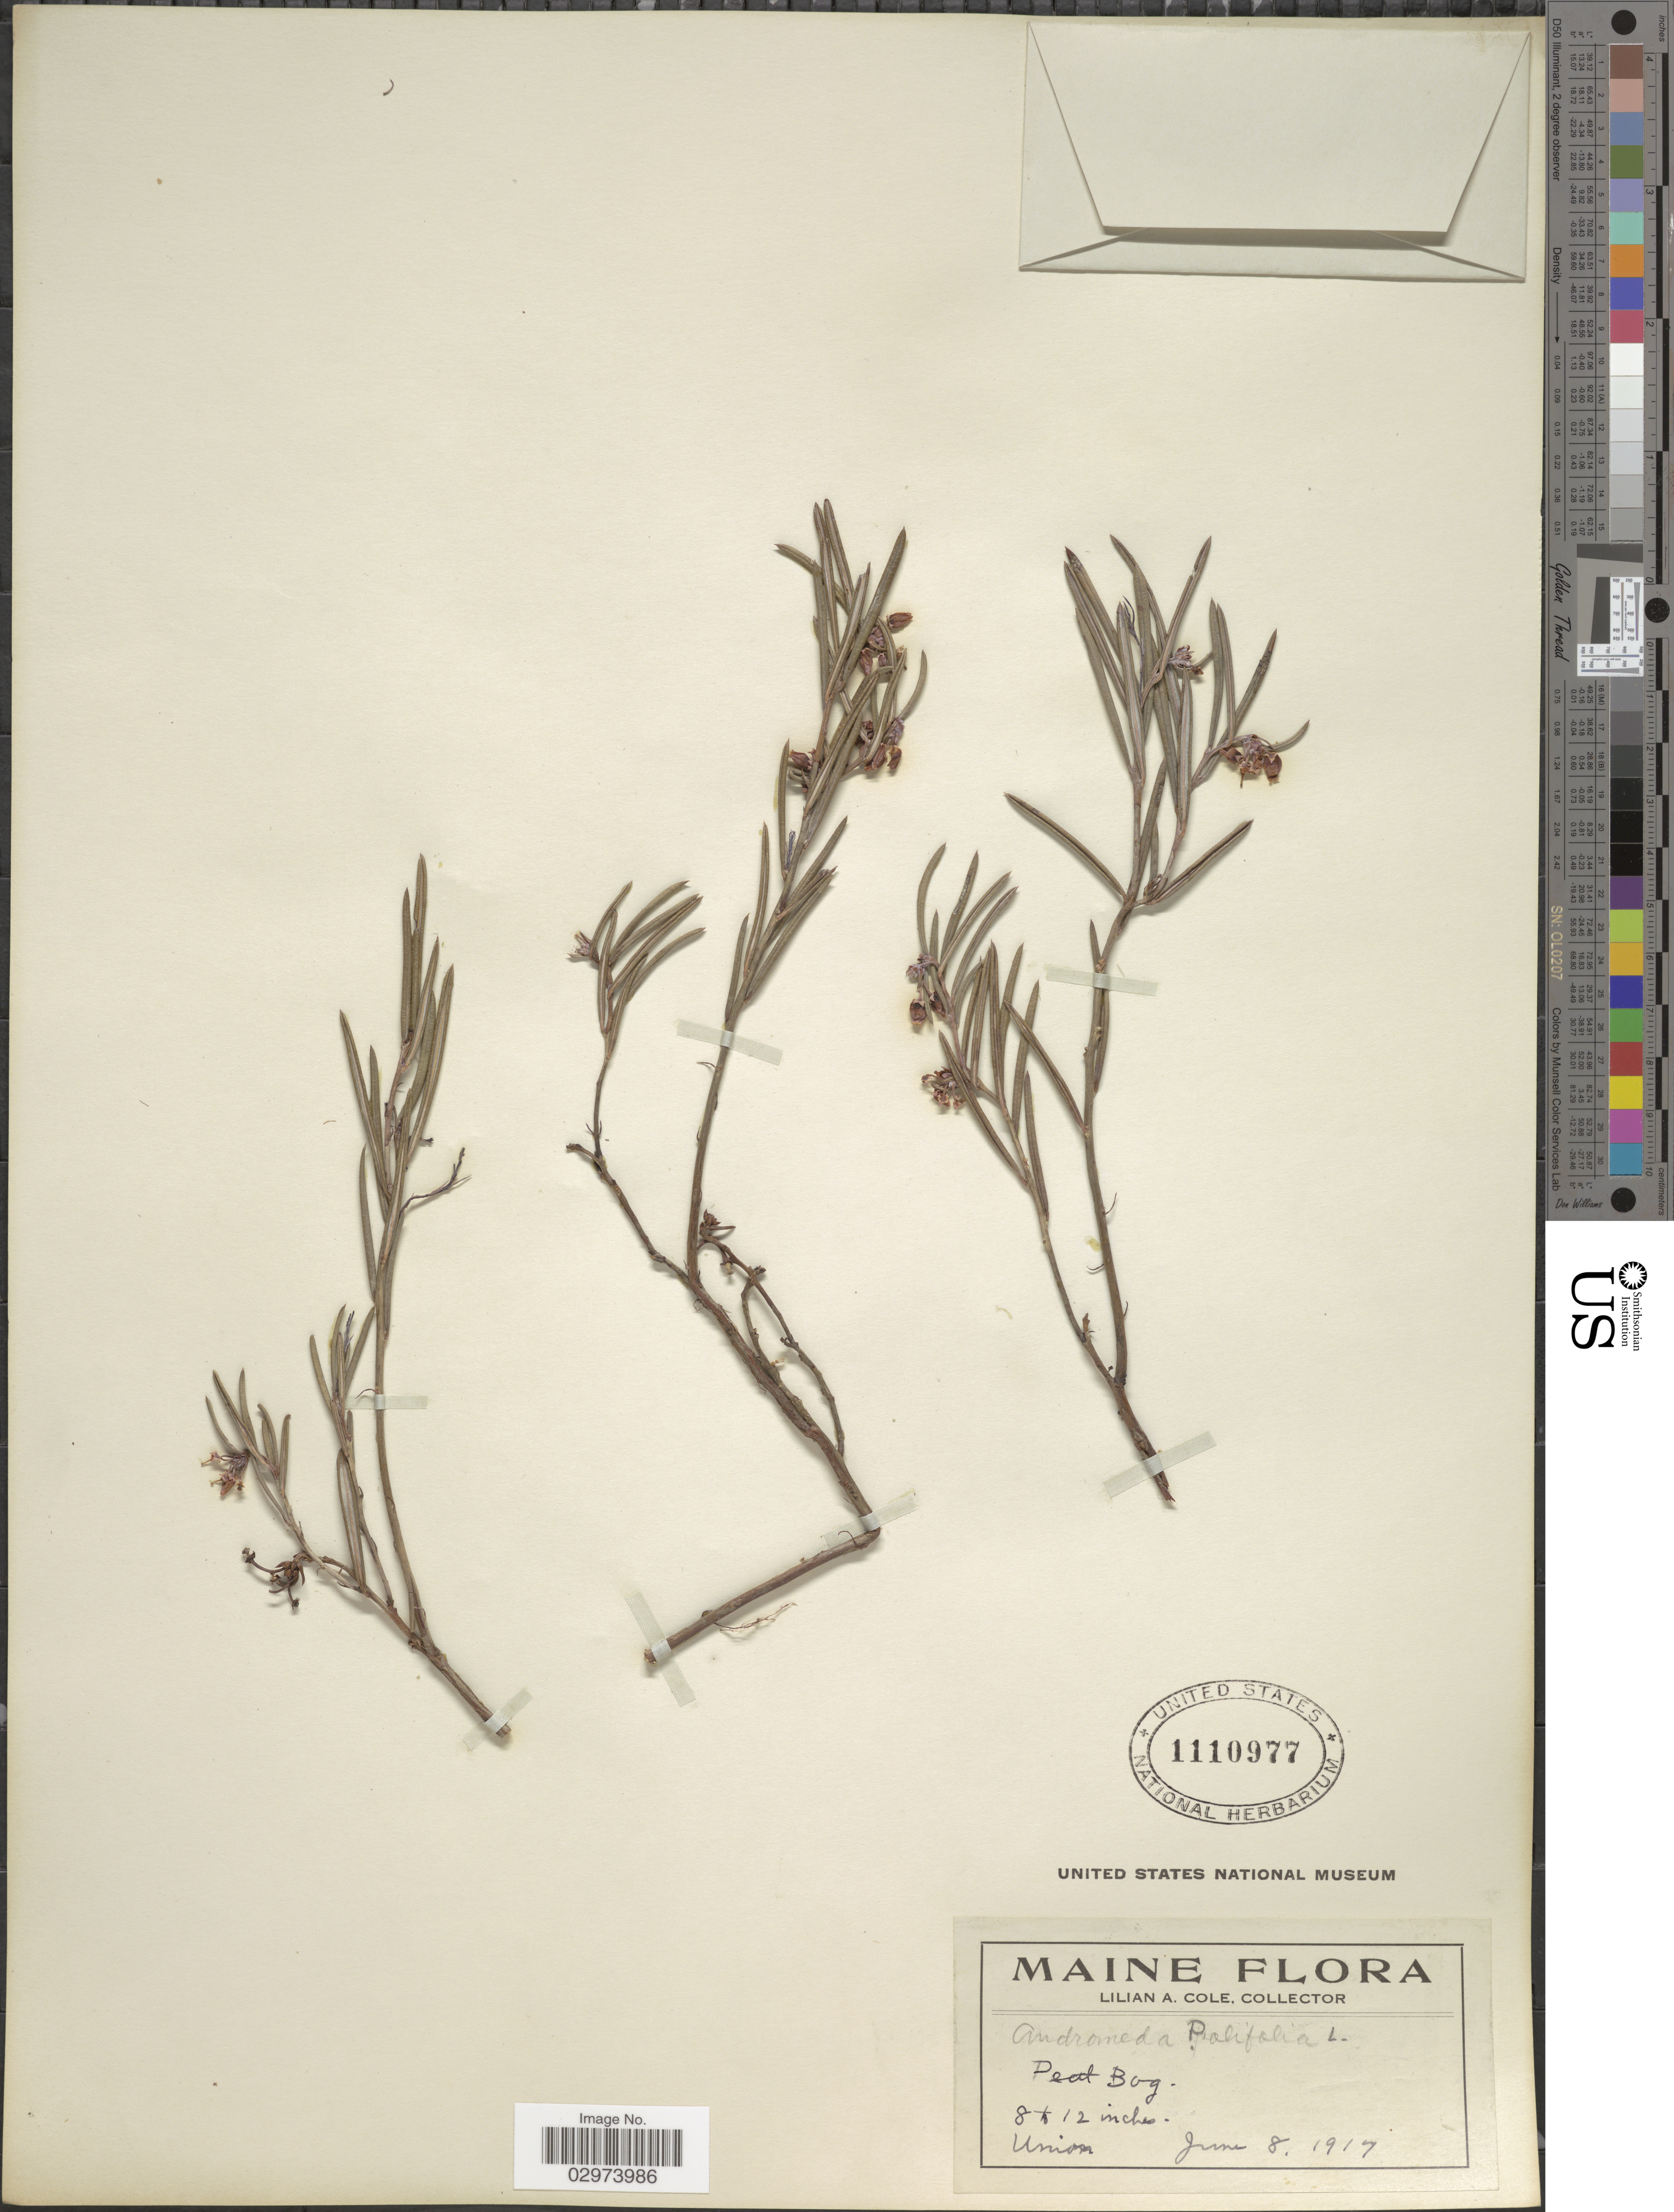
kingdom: Plantae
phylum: Tracheophyta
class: Magnoliopsida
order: Ericales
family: Ericaceae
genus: Andromeda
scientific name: Andromeda polifolia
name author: L.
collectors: L. A. Cole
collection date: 1917-06-08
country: United States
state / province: Maine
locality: Peat Bog. Union.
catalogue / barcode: US 1110977